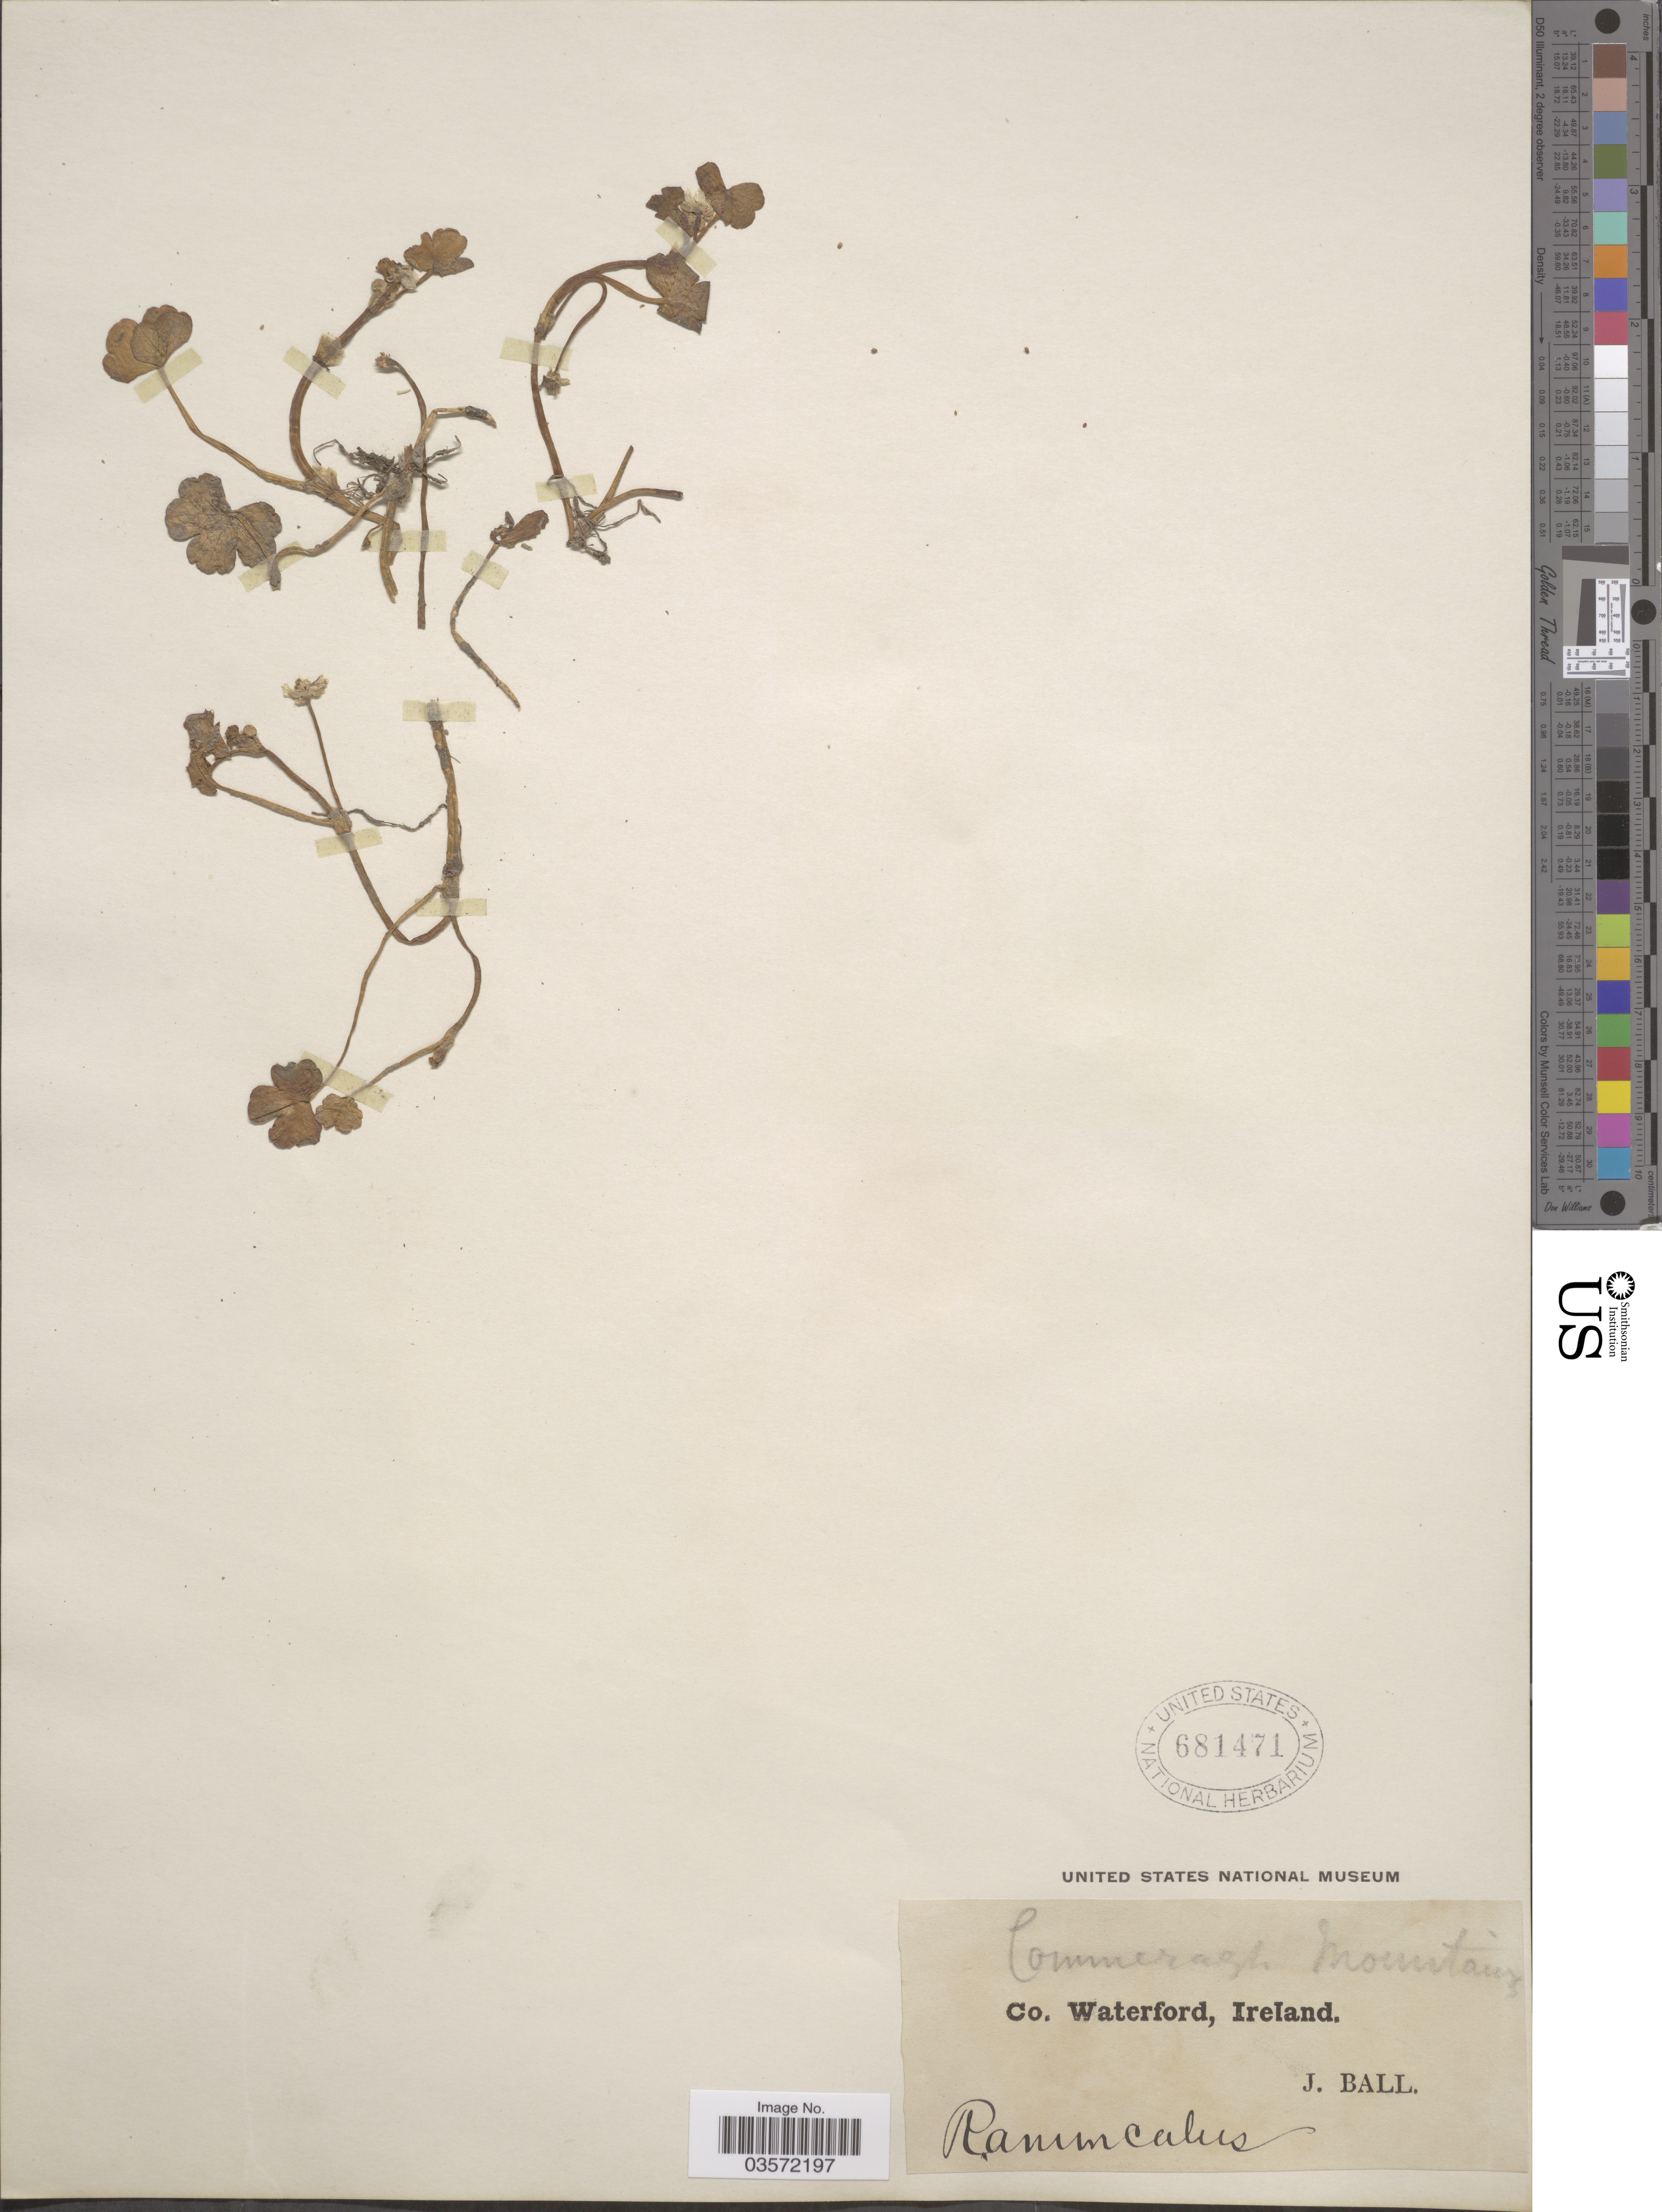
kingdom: Plantae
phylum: Tracheophyta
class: Magnoliopsida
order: Ranunculales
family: Ranunculaceae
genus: Ranunculus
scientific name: Ranunculus sp.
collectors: J. Ball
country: Ireland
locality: Comeragh Mountains. Co. Waterford.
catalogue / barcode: US 681471